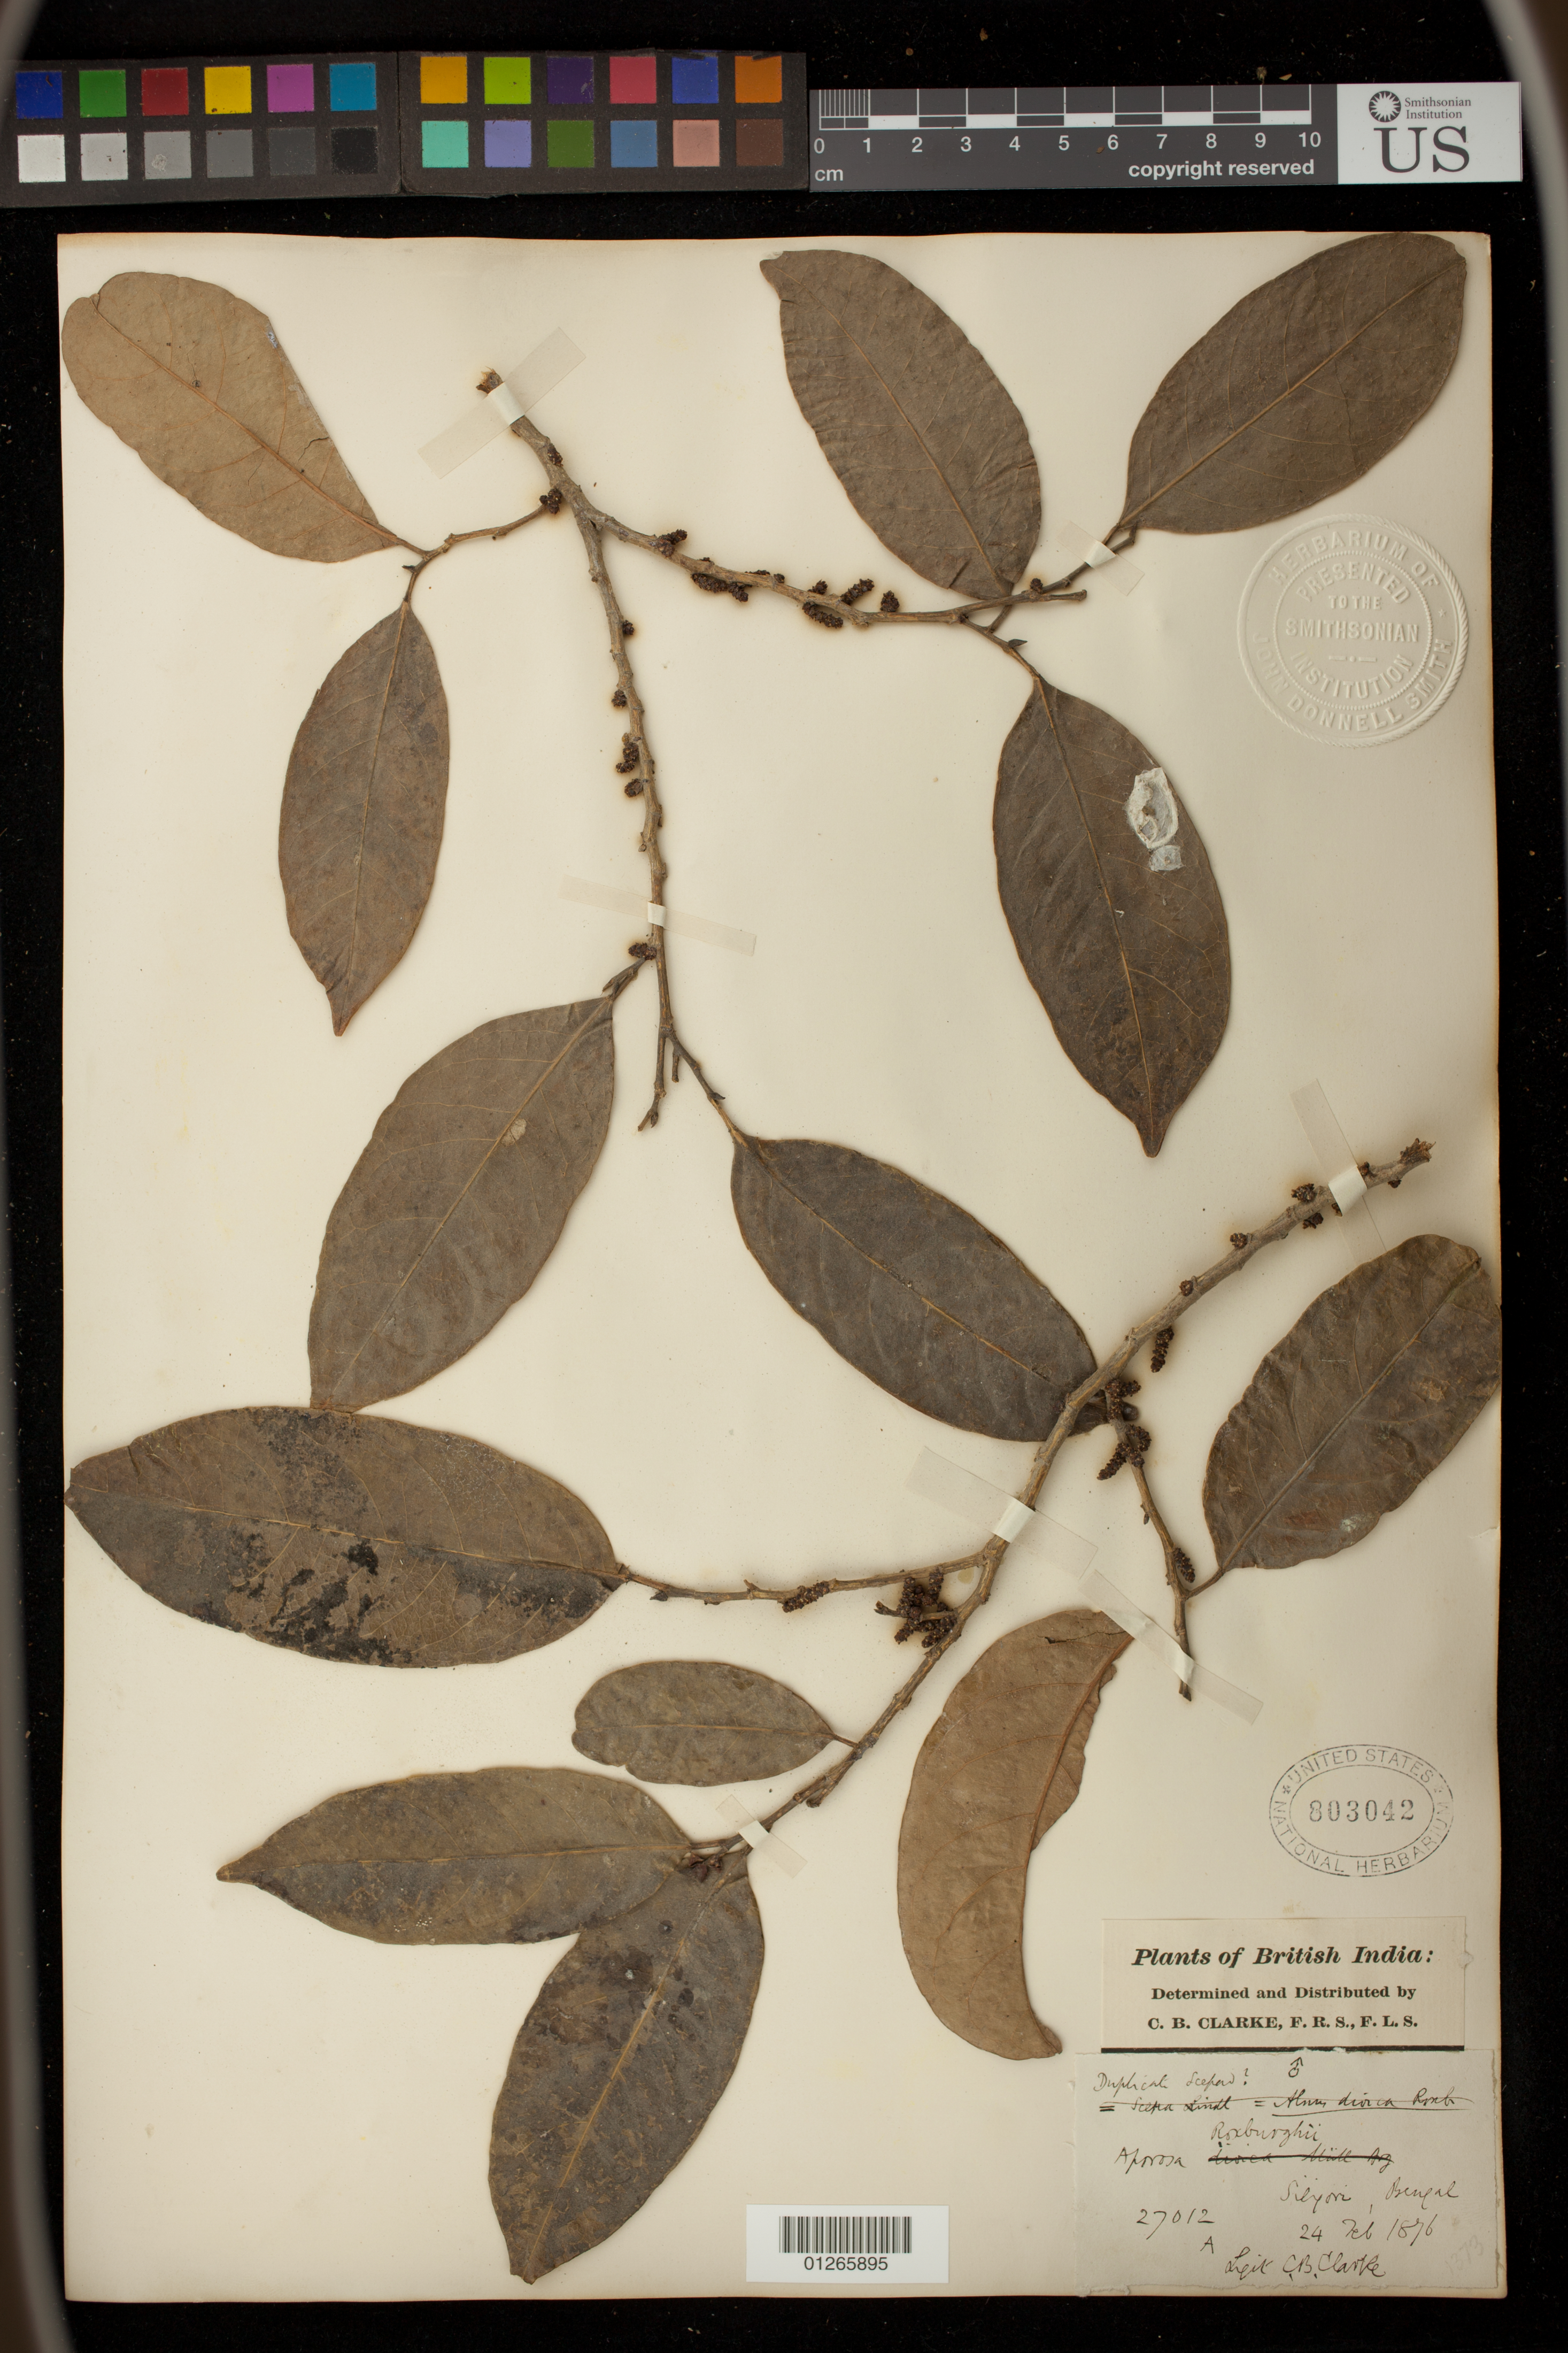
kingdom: Plantae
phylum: Tracheophyta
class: Magnoliopsida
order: Malpighiales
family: Phyllanthaceae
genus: Aporosa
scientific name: Aporosa octandra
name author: (Buch.-Ham. & D. Don) Vickery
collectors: C. B. Clarke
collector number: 27012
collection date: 1876-02-24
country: India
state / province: West Bengal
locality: Siliyori Bengal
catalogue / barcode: US 803042